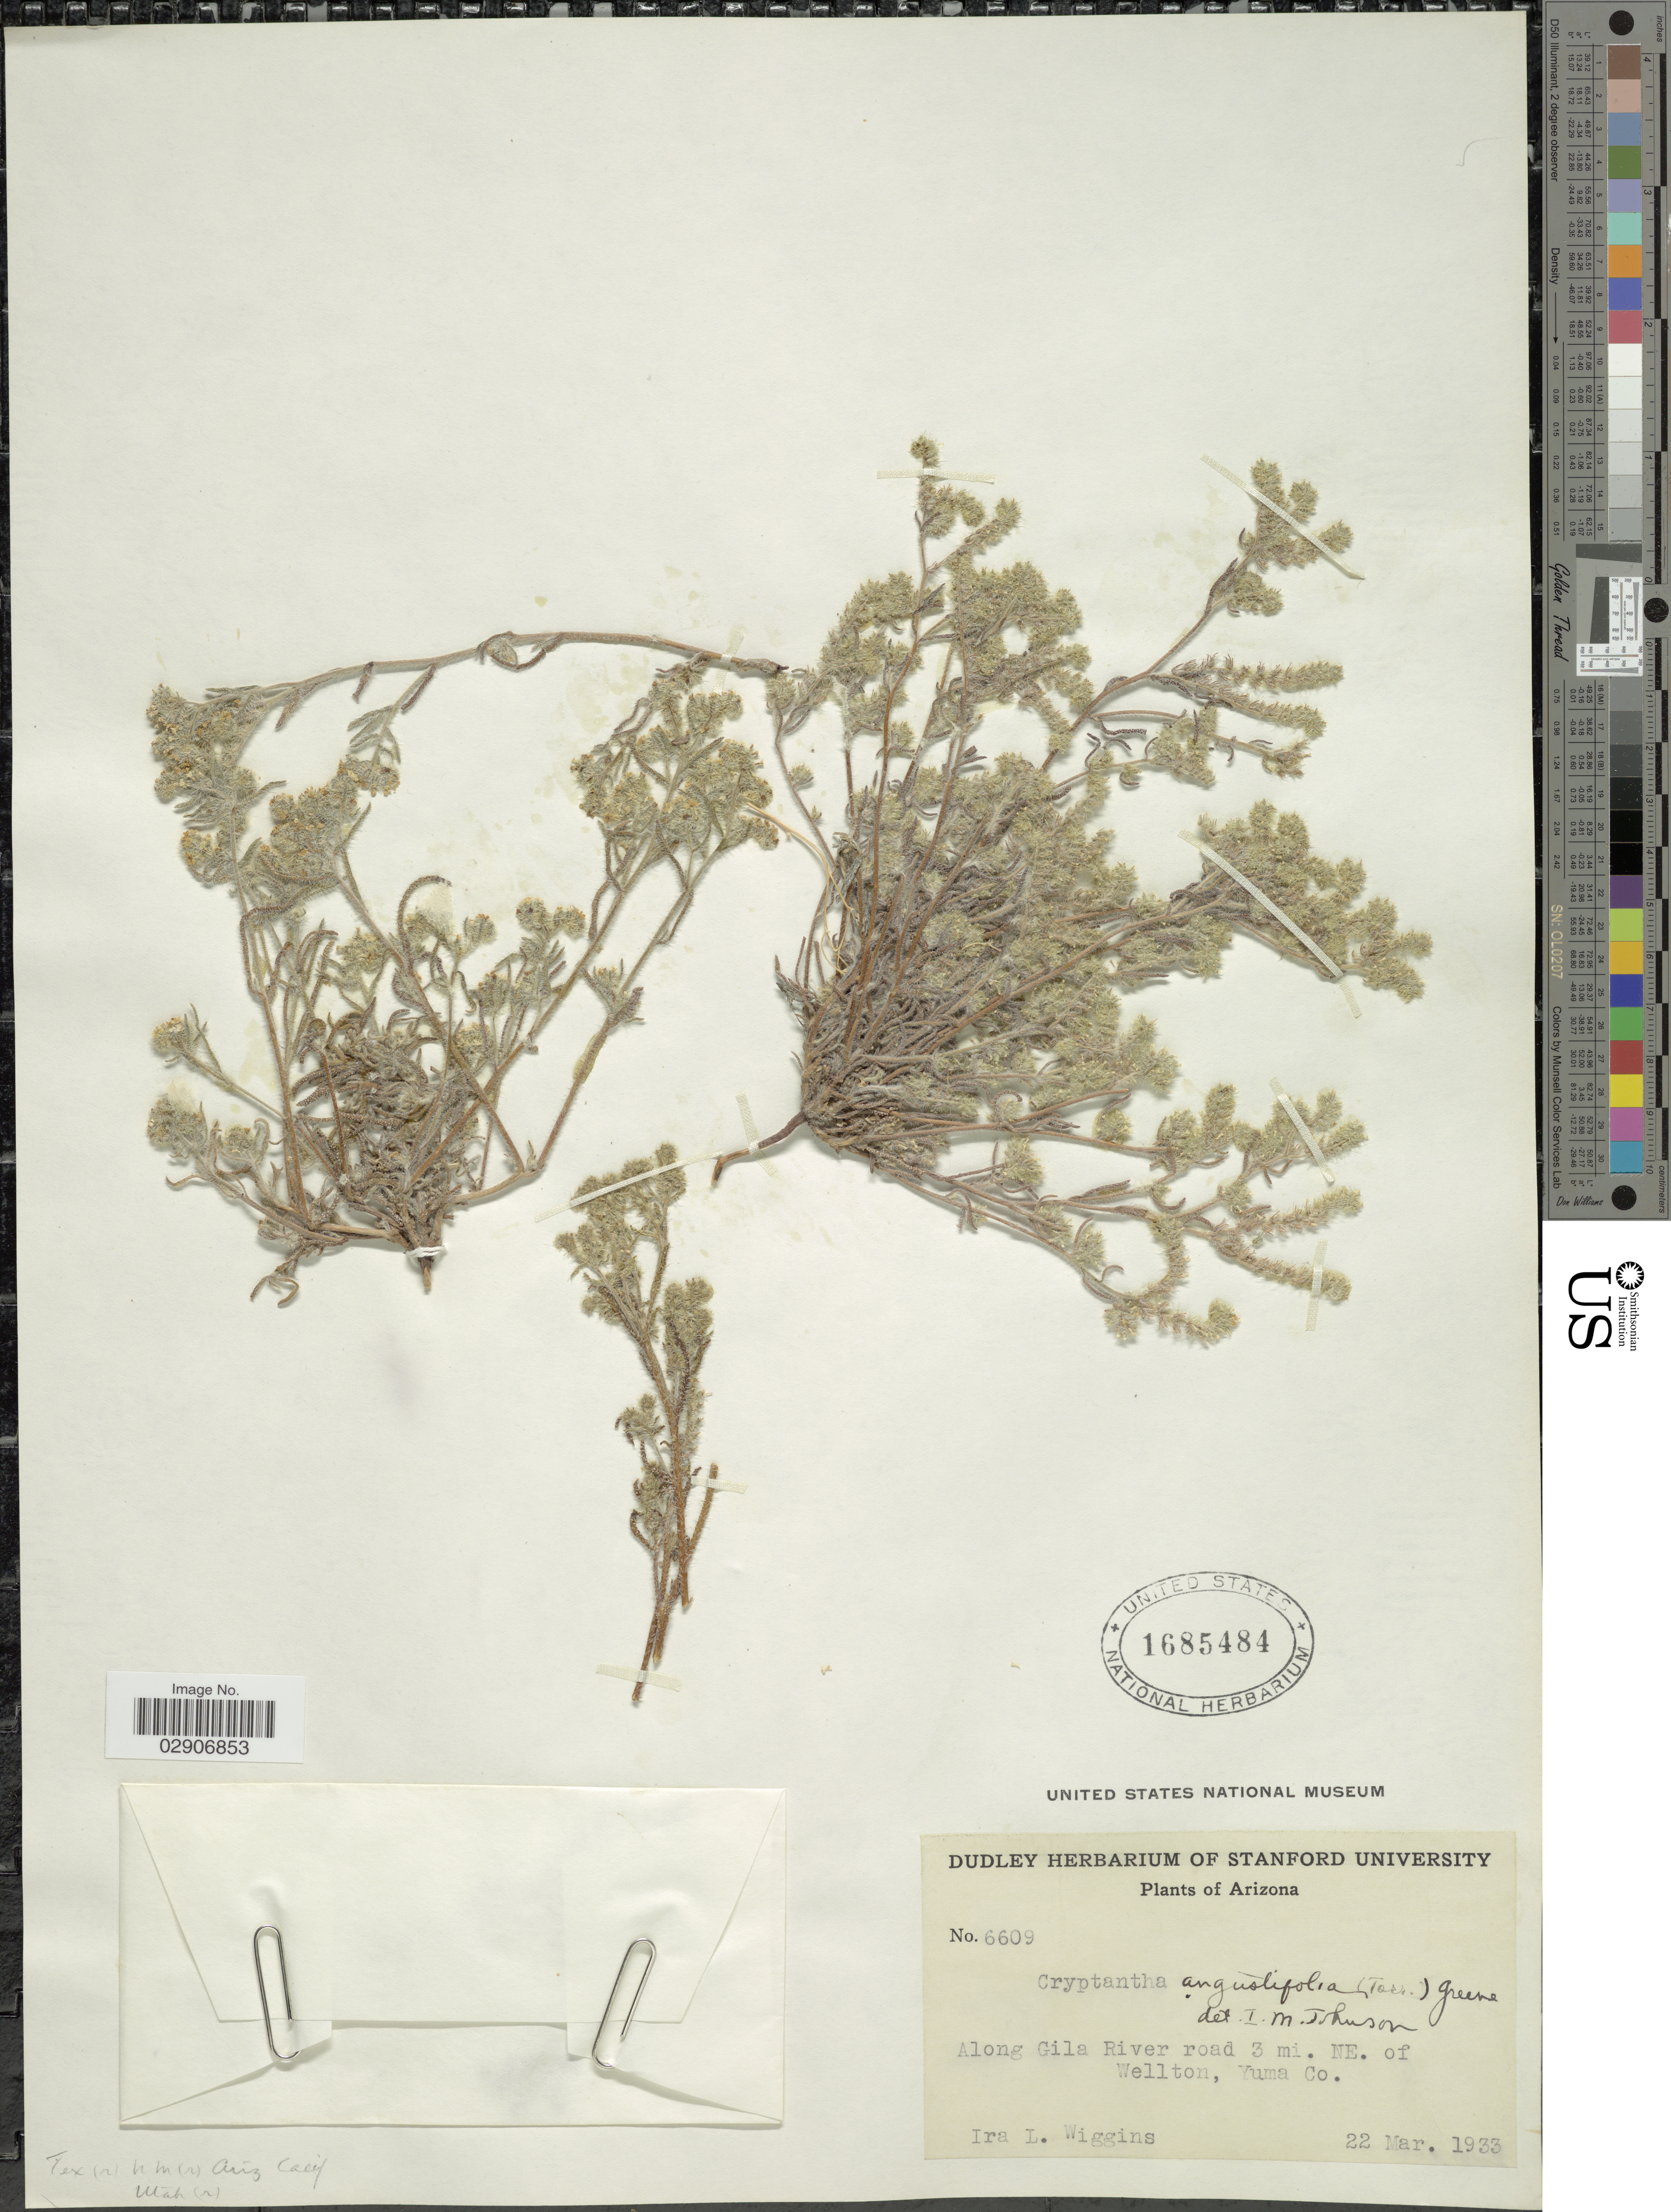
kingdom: Plantae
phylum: Tracheophyta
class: Magnoliopsida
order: Boraginales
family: Boraginaceae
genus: Cryptantha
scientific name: Cryptantha angustifolia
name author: (Torr.) Greene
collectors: I. L. Wiggins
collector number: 6609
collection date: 1933-03-22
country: United States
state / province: Arizona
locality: Along Gila River road 3 mi. NE. of Wellton, Yuma Co.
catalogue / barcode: US 1685484